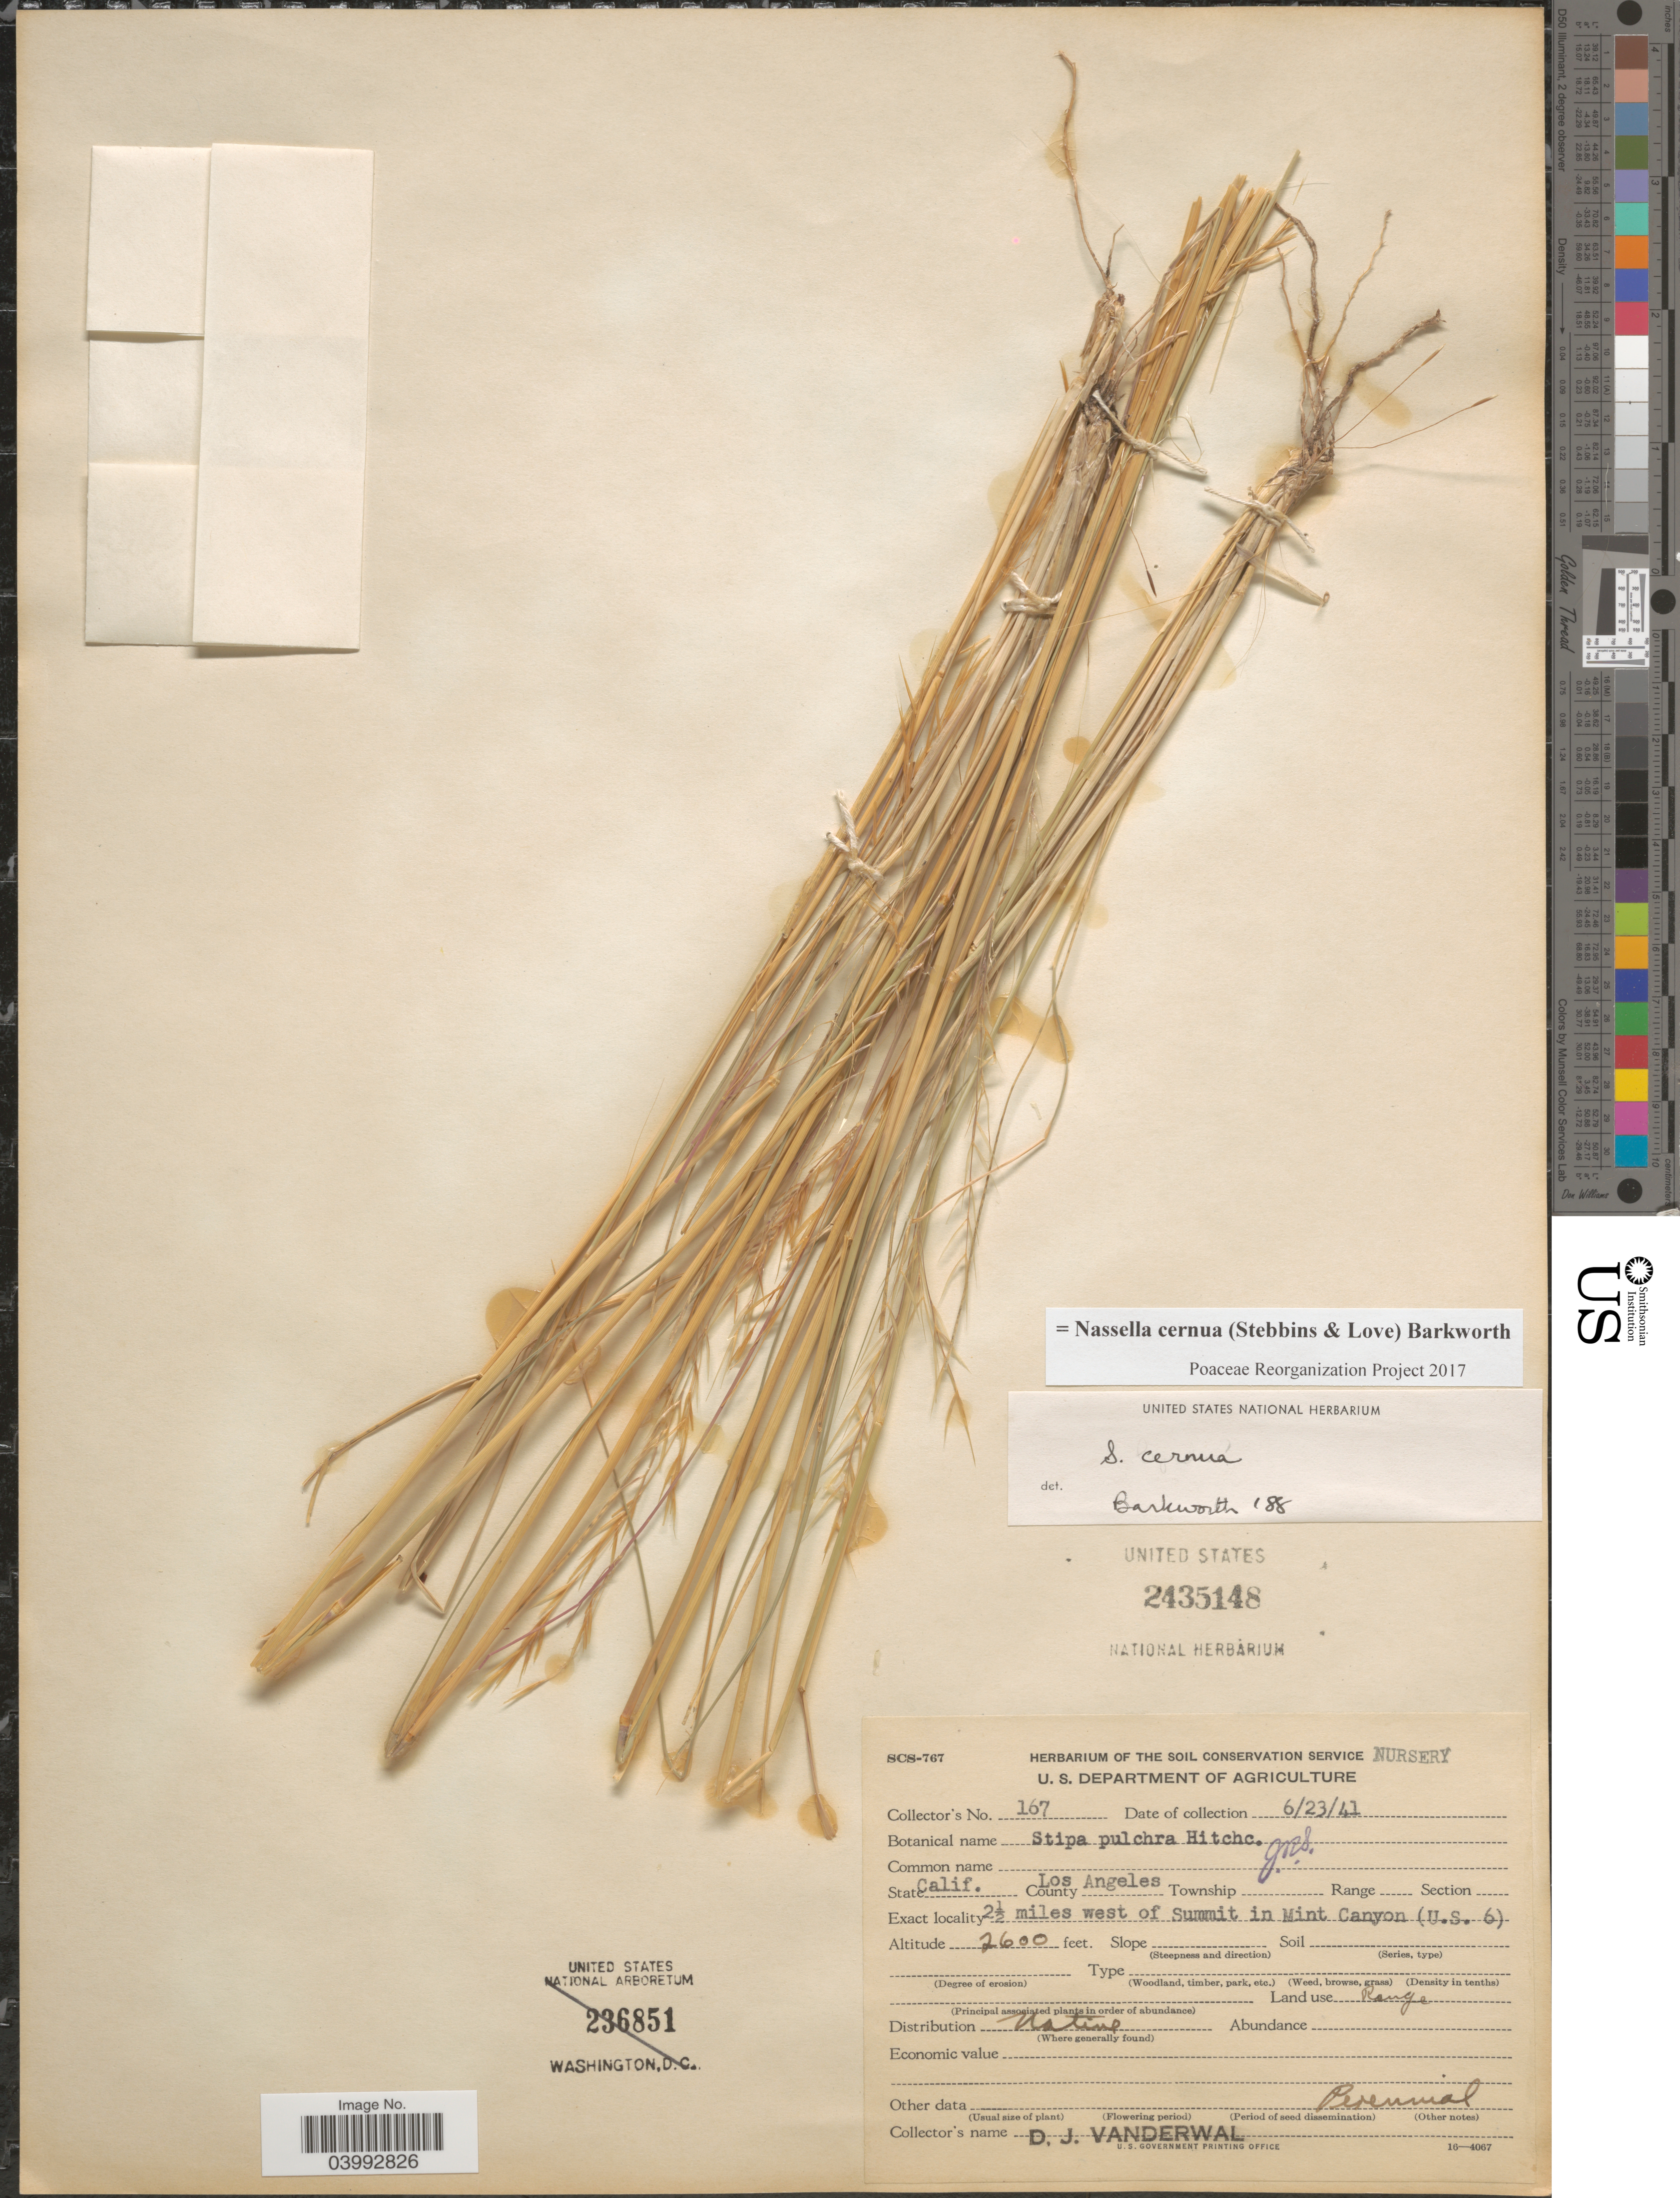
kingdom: Plantae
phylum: Tracheophyta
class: Liliopsida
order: Poales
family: Poaceae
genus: Nassella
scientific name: Nassella cernua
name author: (Stebbins & Love) Barkworth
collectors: D. Vanderwal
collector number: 167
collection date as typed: Transcribed d/m/y: 23/6/41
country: United States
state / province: California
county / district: Los Angeles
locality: County Los Angeles. 2½ miles west of Summit in Mint Canyon (U.S. 6).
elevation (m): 792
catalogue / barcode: US 2435148